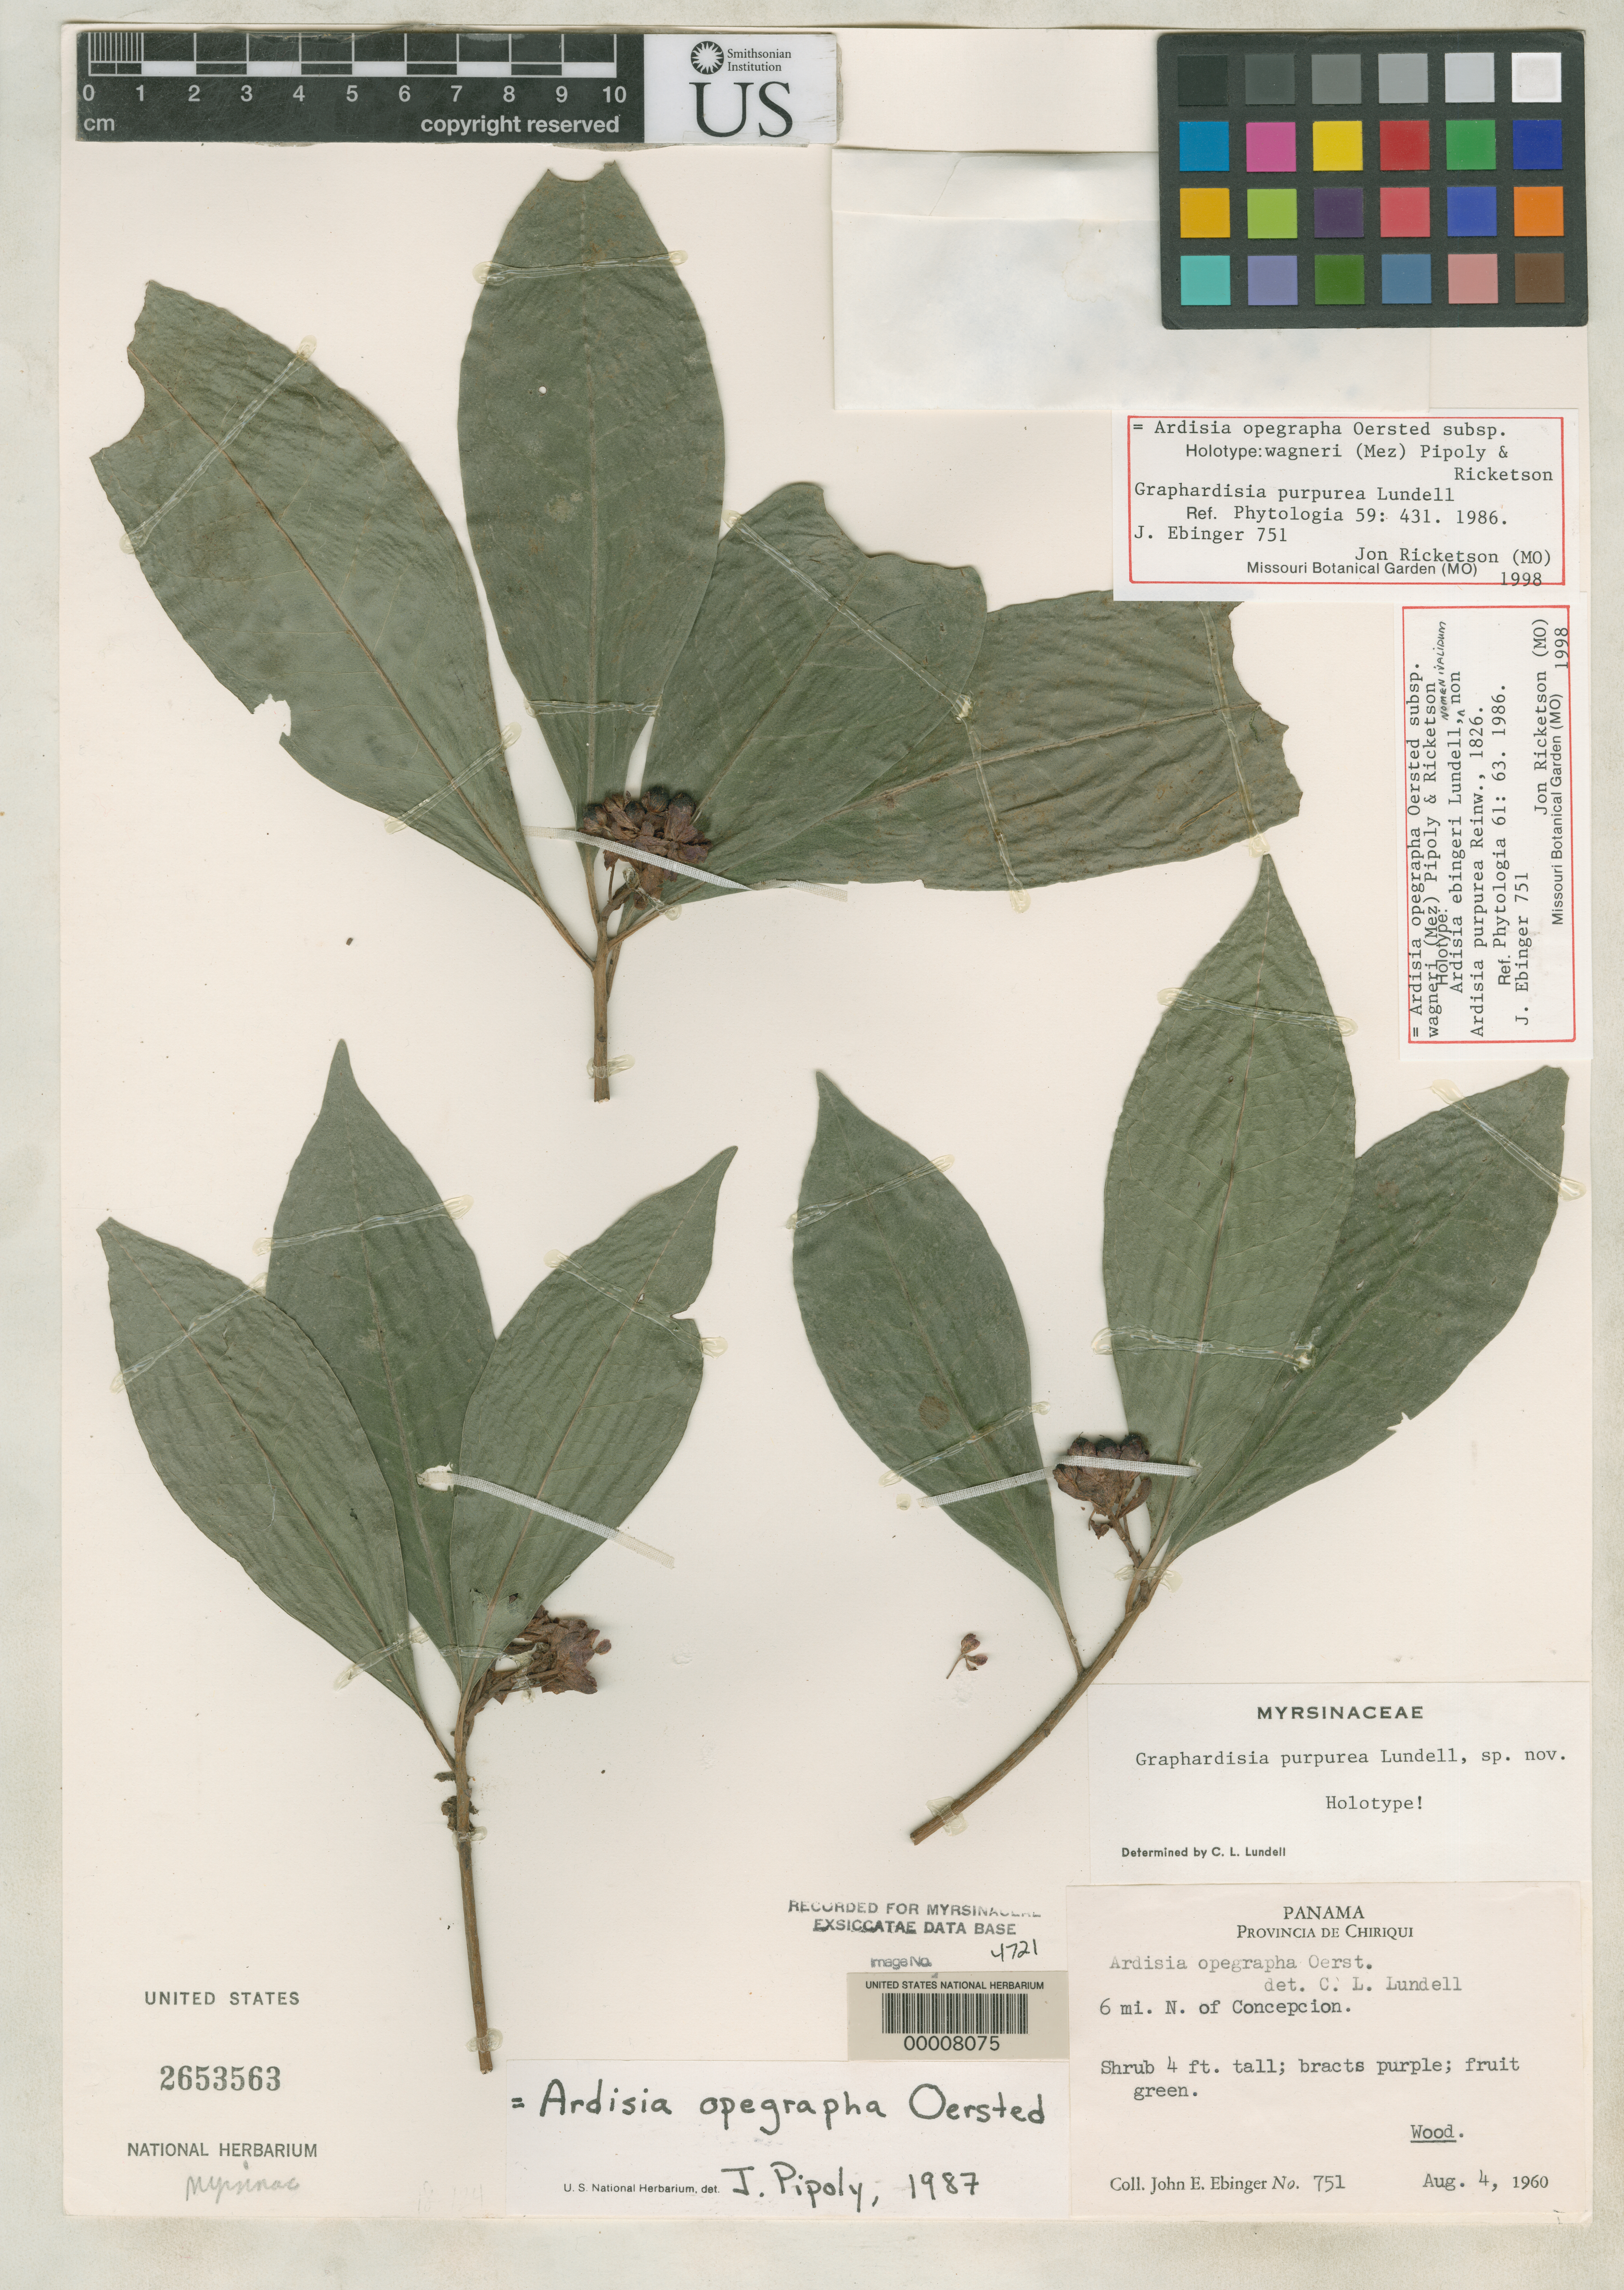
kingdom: Plantae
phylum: Tracheophyta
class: Magnoliopsida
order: Ericales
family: Primulaceae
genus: Graphardisia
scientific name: Graphardisia purpurea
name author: Lundell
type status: Holotype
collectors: J. Ebinger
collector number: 751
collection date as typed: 04 Aug 1960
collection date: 1960-08-04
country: Panama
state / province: Chiriquí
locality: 6 mi N of Concepcion.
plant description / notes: Wood specimen filed separately (US wood collection 17393)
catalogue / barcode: US 2653563